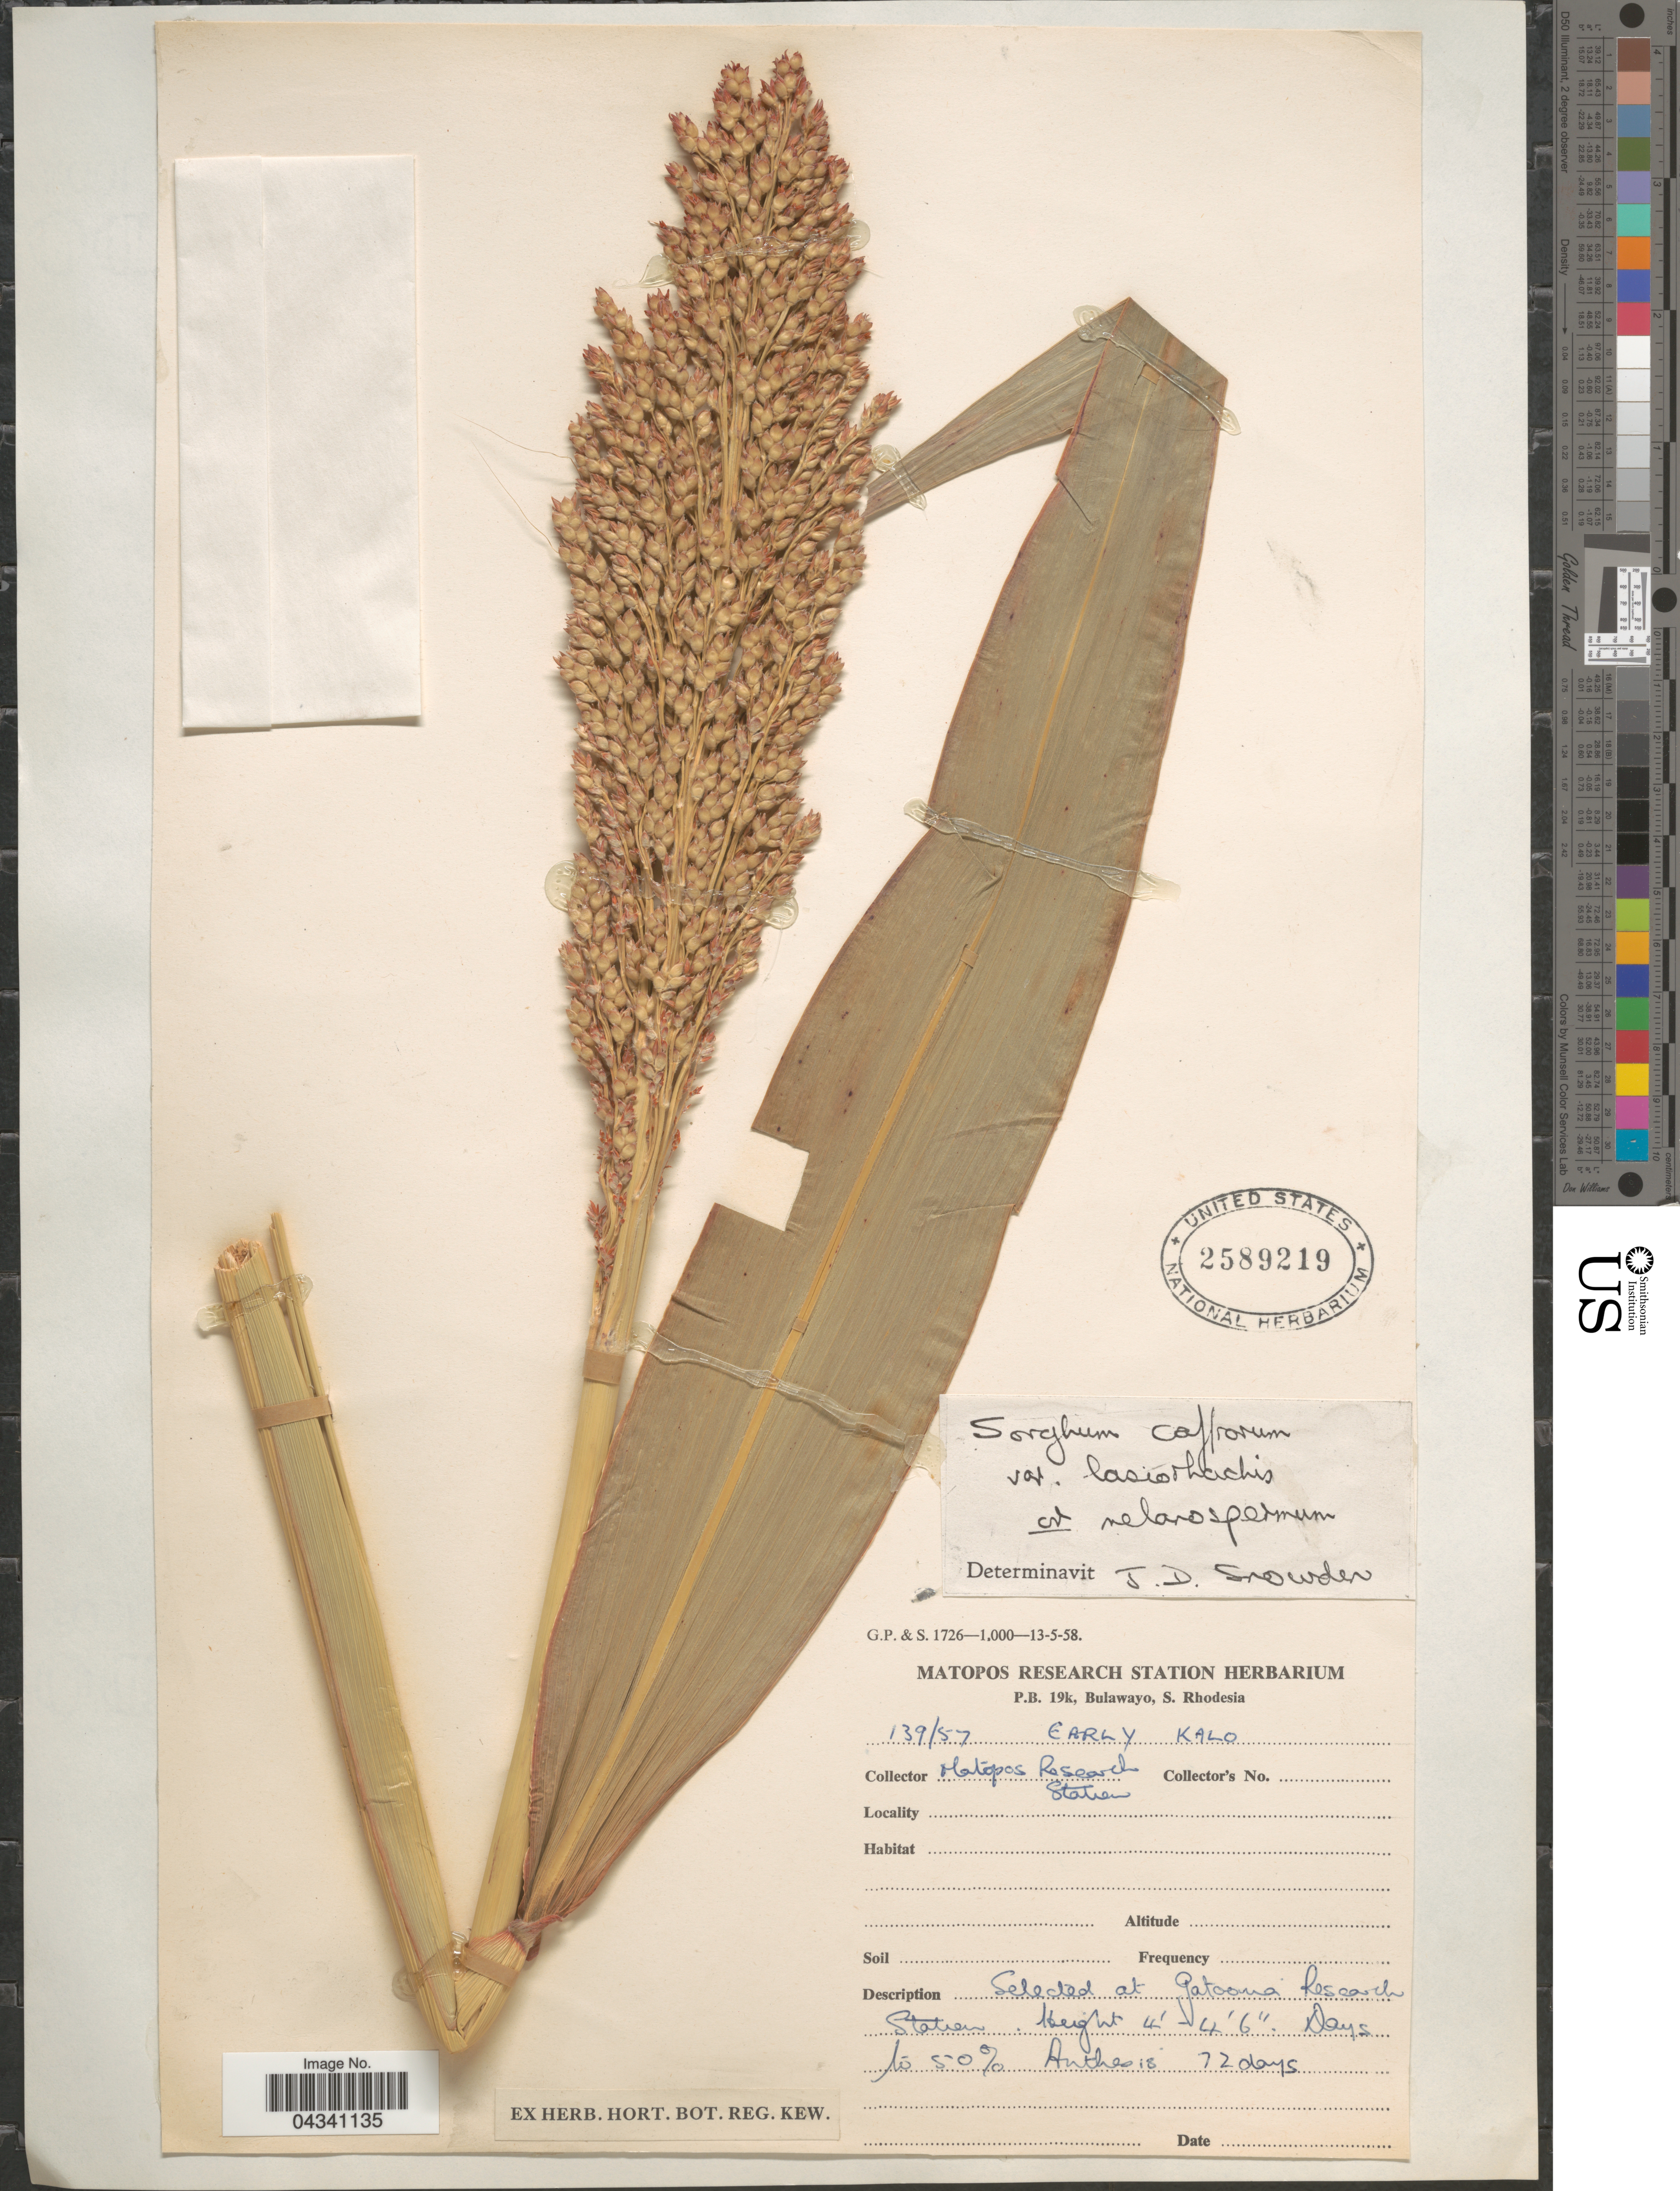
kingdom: Plantae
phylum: Tracheophyta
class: Liliopsida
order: Poales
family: Poaceae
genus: Sorghum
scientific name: Sorghum bicolor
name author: (L.) Moench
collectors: Matopos Research Station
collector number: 139/57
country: Zimbabwe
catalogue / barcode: US 2589219